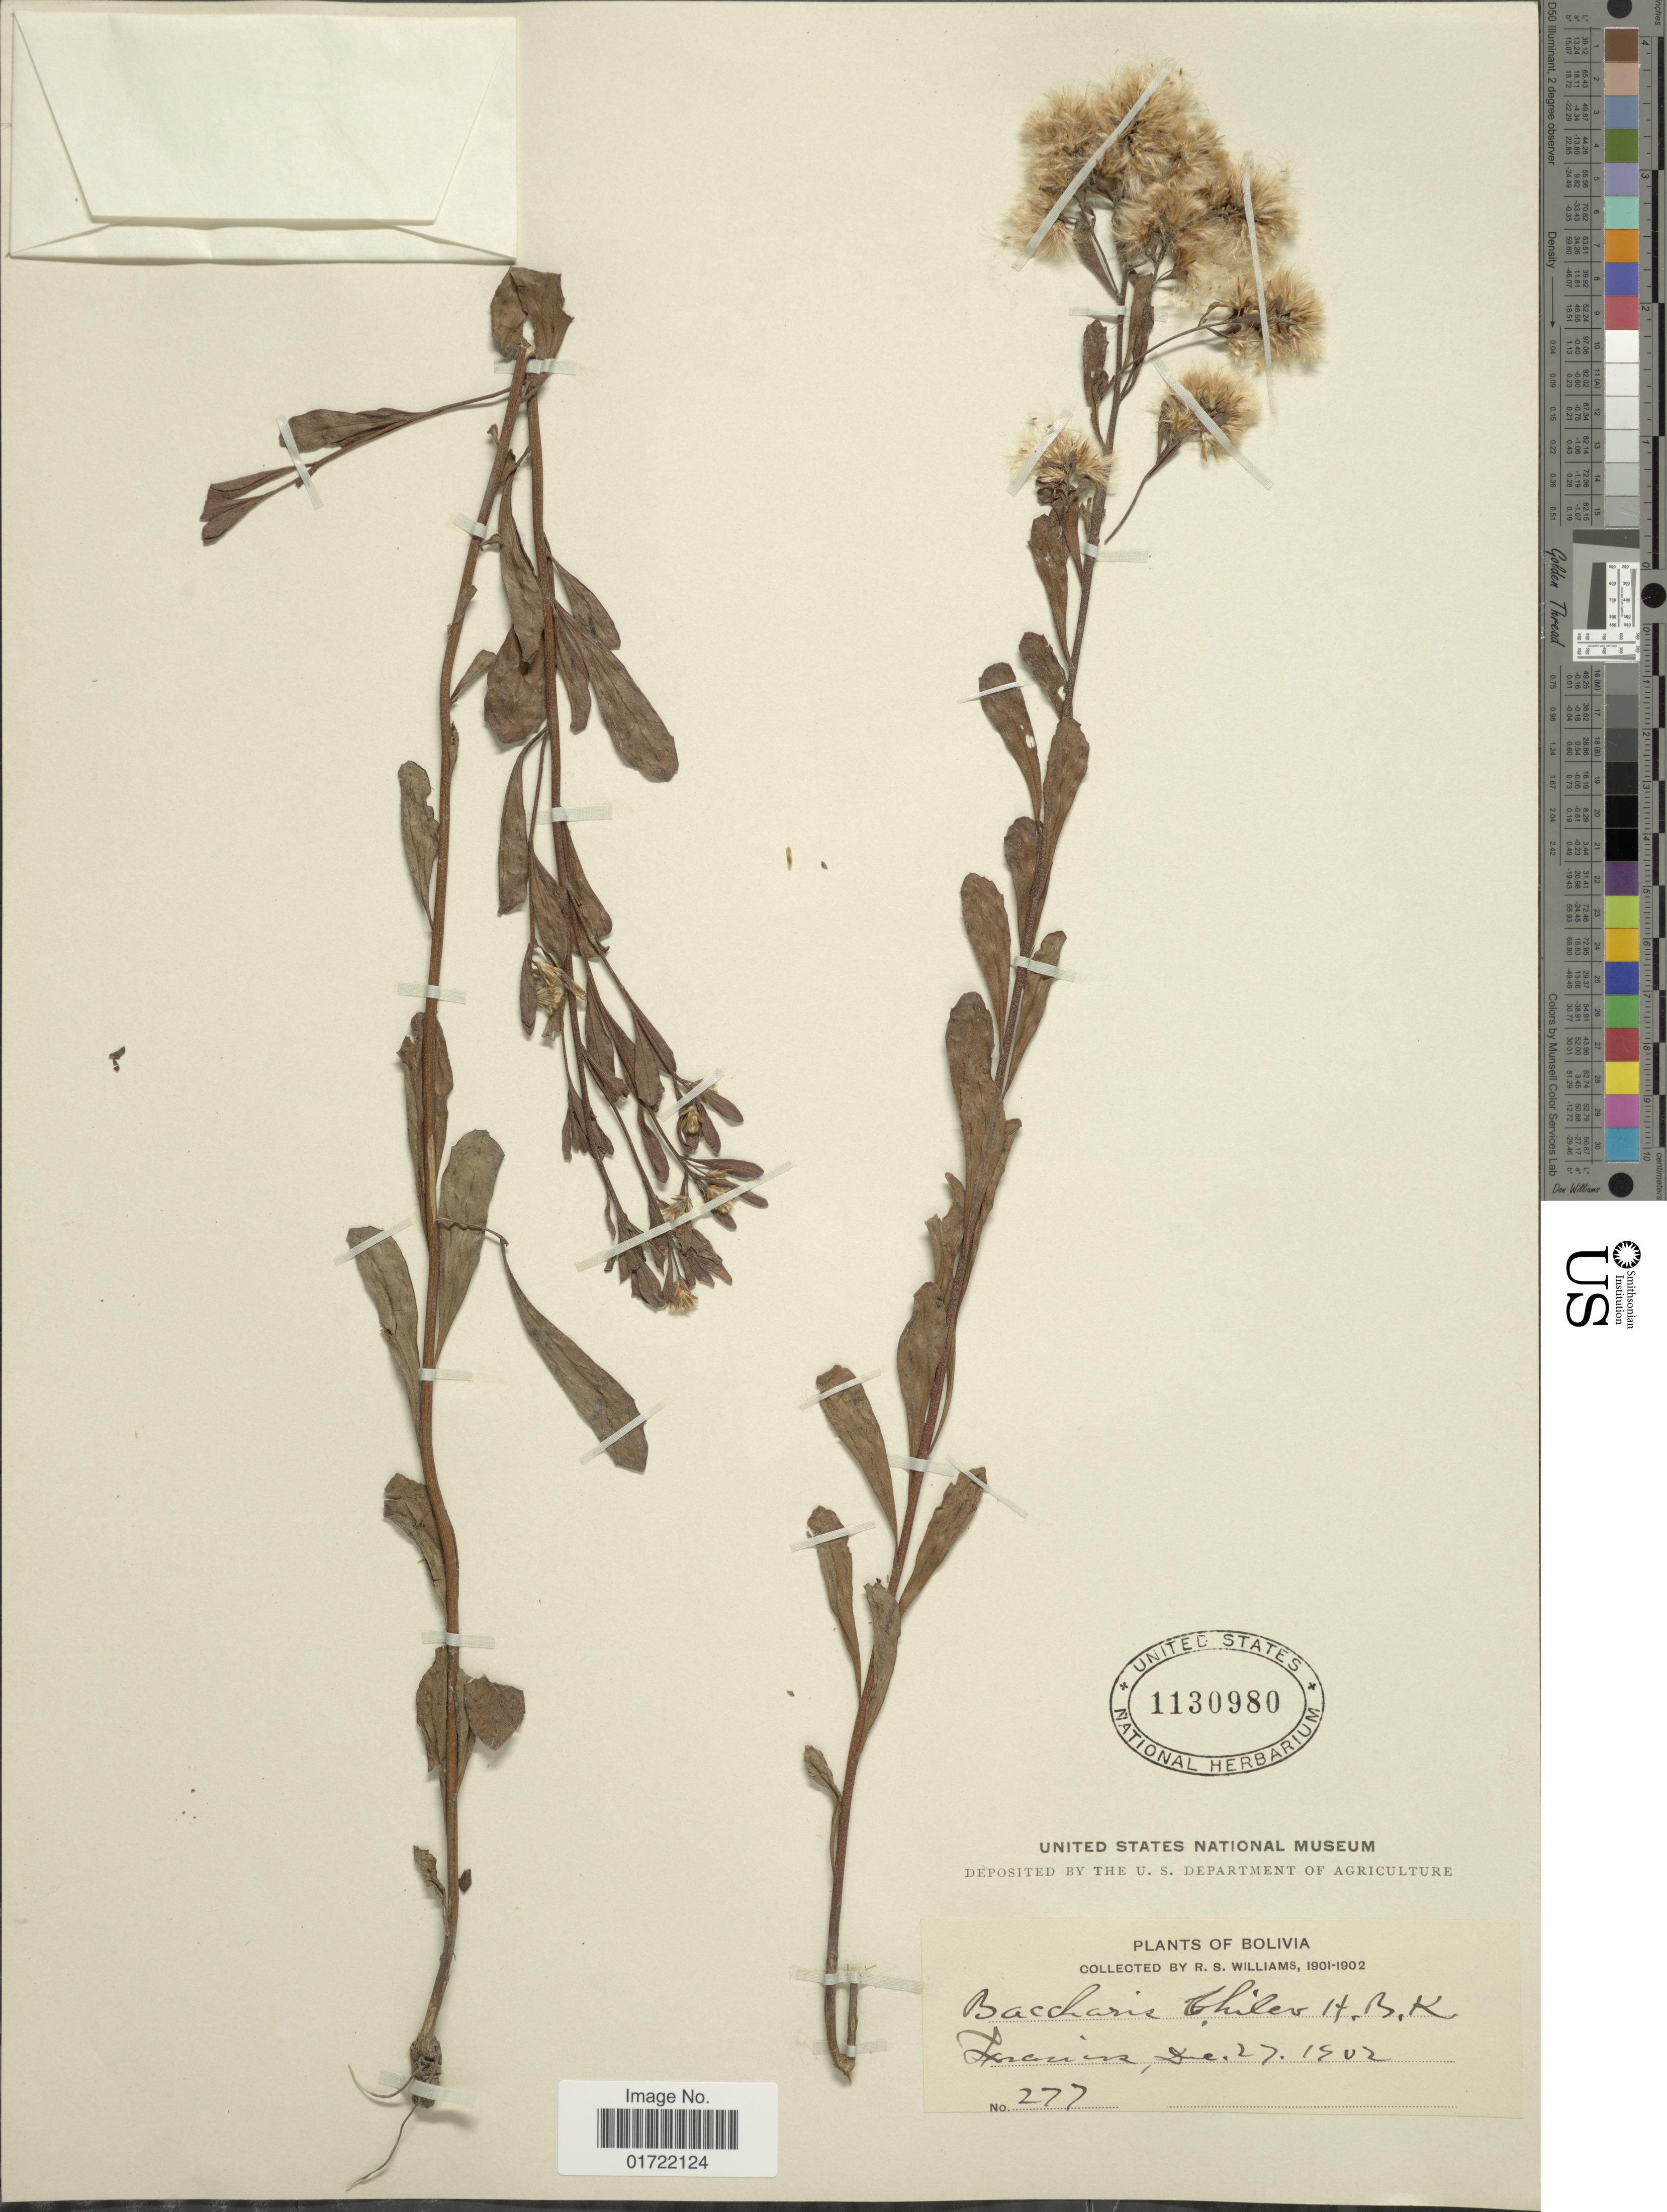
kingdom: Plantae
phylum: Tracheophyta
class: Magnoliopsida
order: Asterales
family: Asteraceae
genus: Baccharis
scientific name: Baccharis chilco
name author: Kunth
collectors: R. S. Williams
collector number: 277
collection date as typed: Dec. 27, 1902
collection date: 1901-12-27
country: Bolivia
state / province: La Paz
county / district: Iturralde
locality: Ixiamas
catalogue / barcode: US 1130980